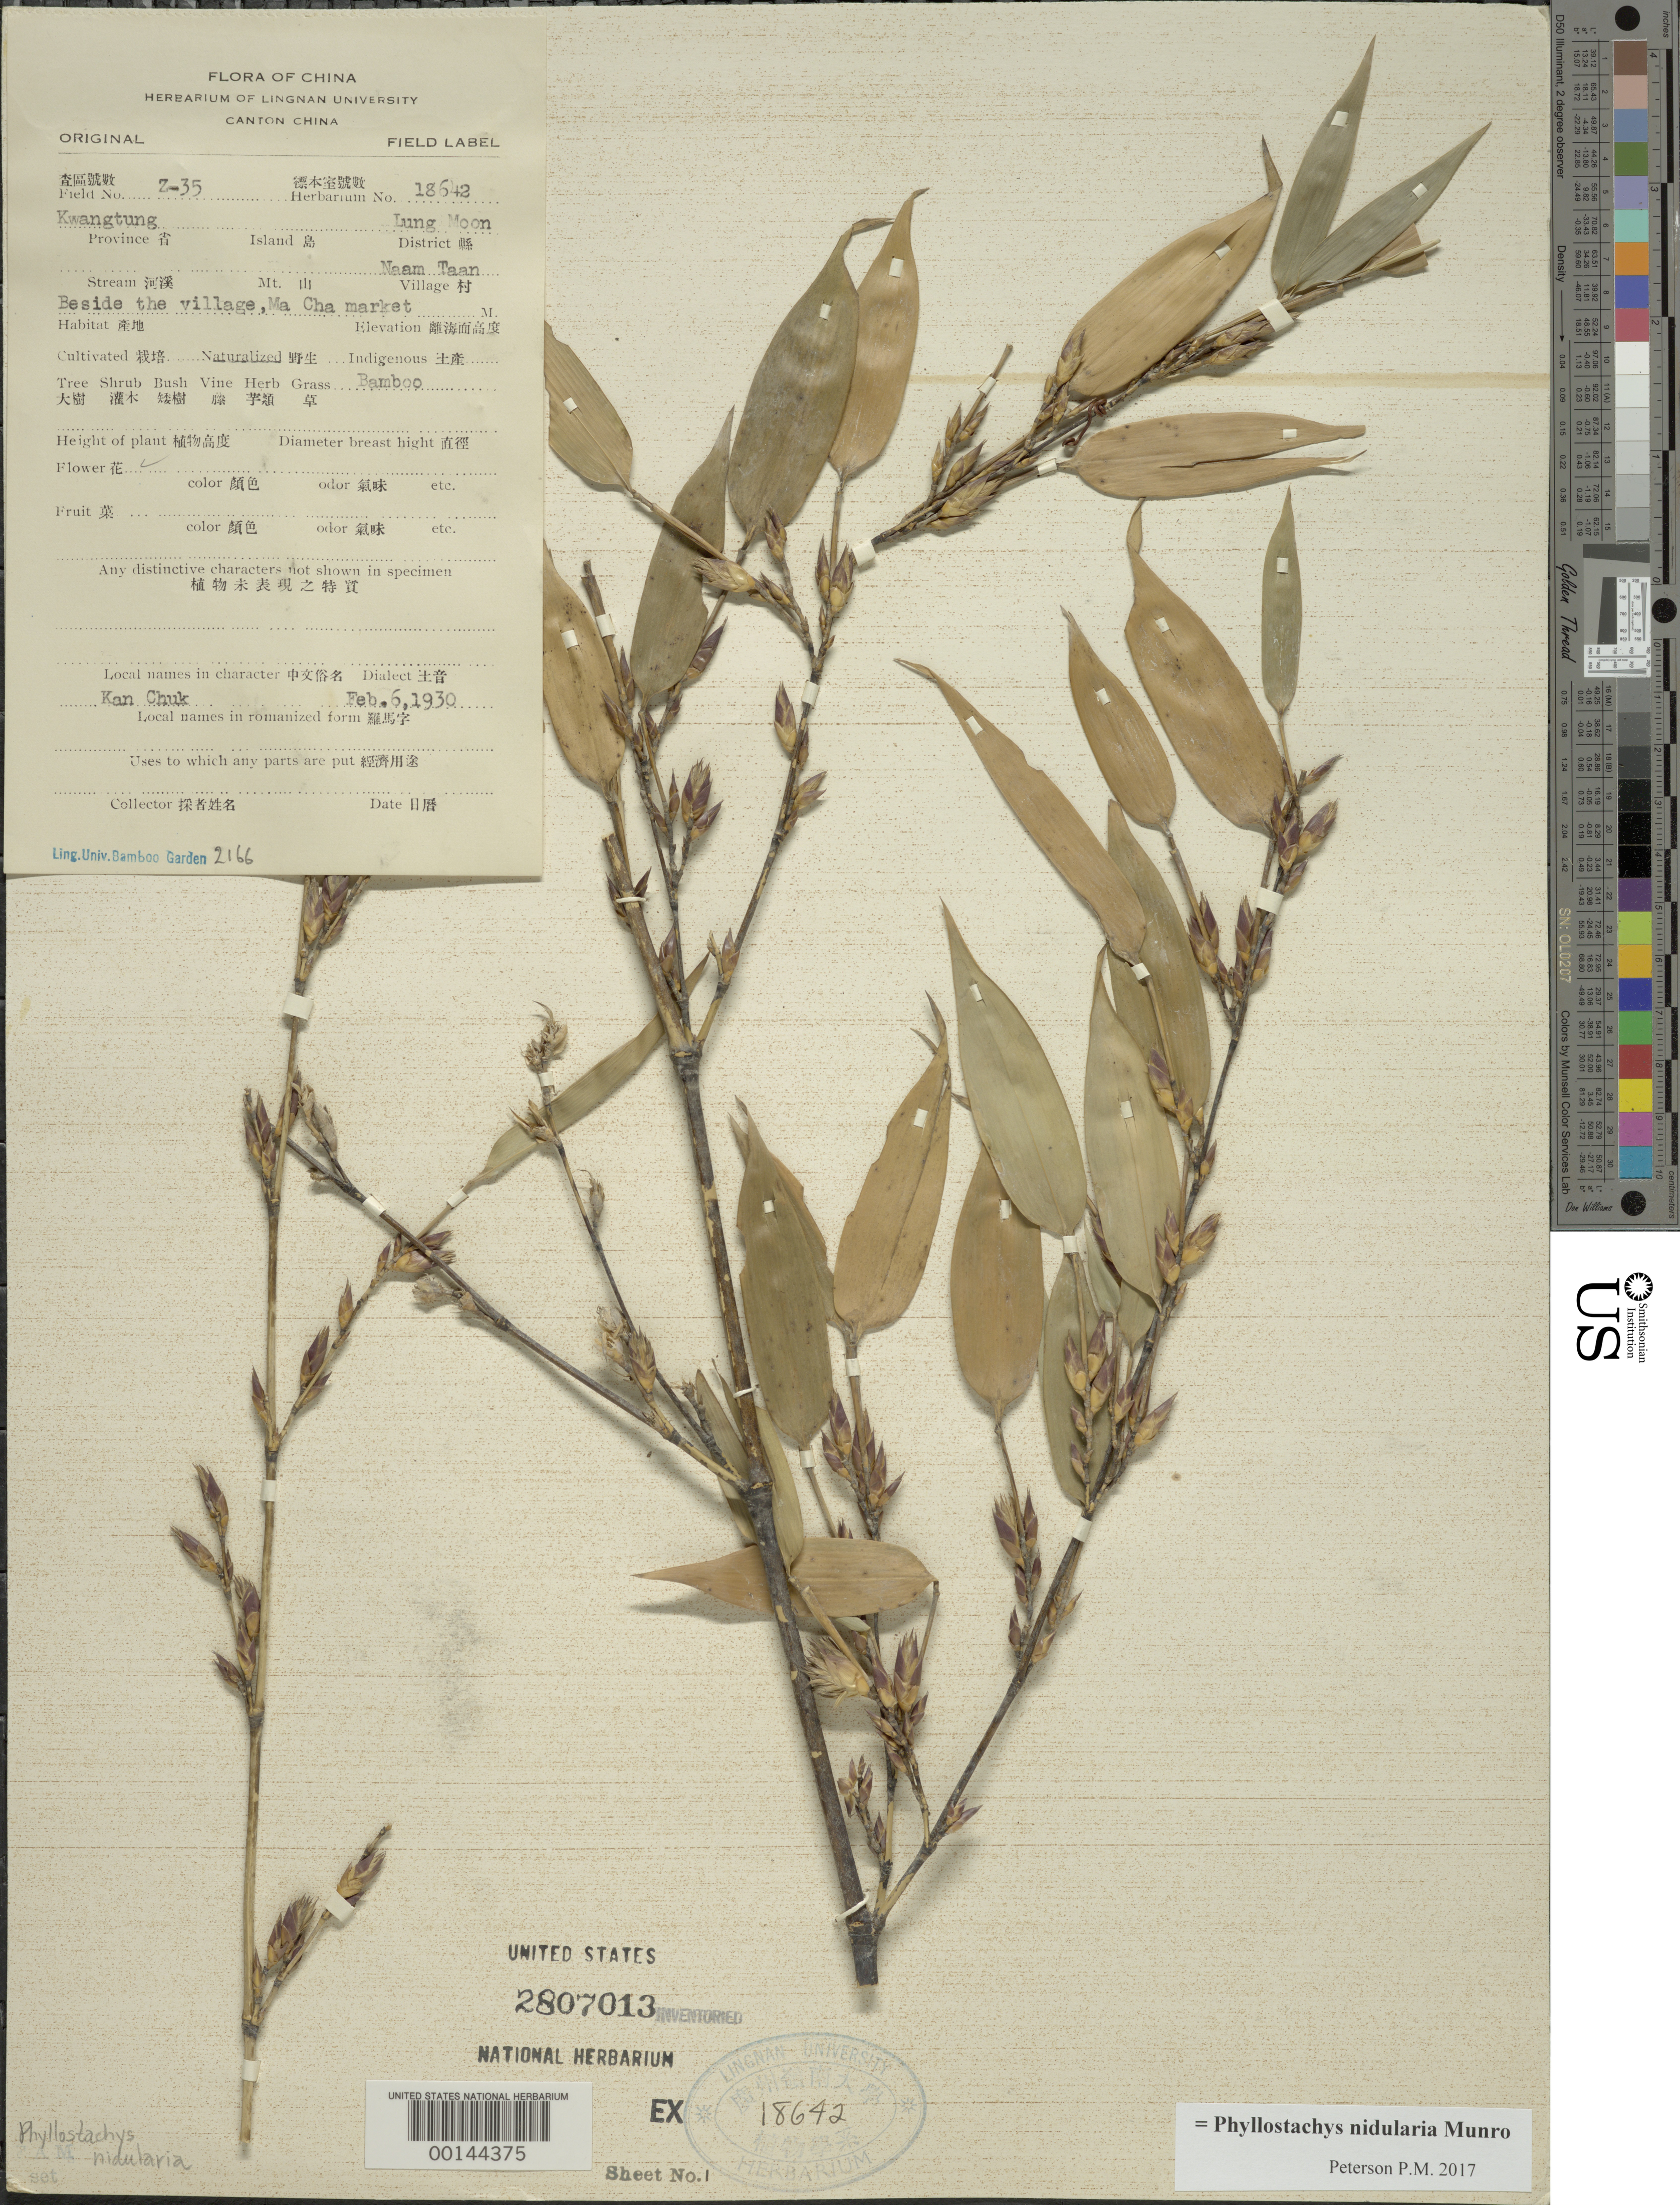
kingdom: Plantae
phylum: Tracheophyta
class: Liliopsida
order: Poales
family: Poaceae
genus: Phyllostachys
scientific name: Phyllostachys nidularia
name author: Munro ex Fenzi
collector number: Z-35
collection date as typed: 06 Feb 1930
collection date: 1930-02-06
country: China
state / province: Guangdong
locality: Lung moon, naam taan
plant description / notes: Lingnan Univ. # 18642, BG 2166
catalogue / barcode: US 2807013